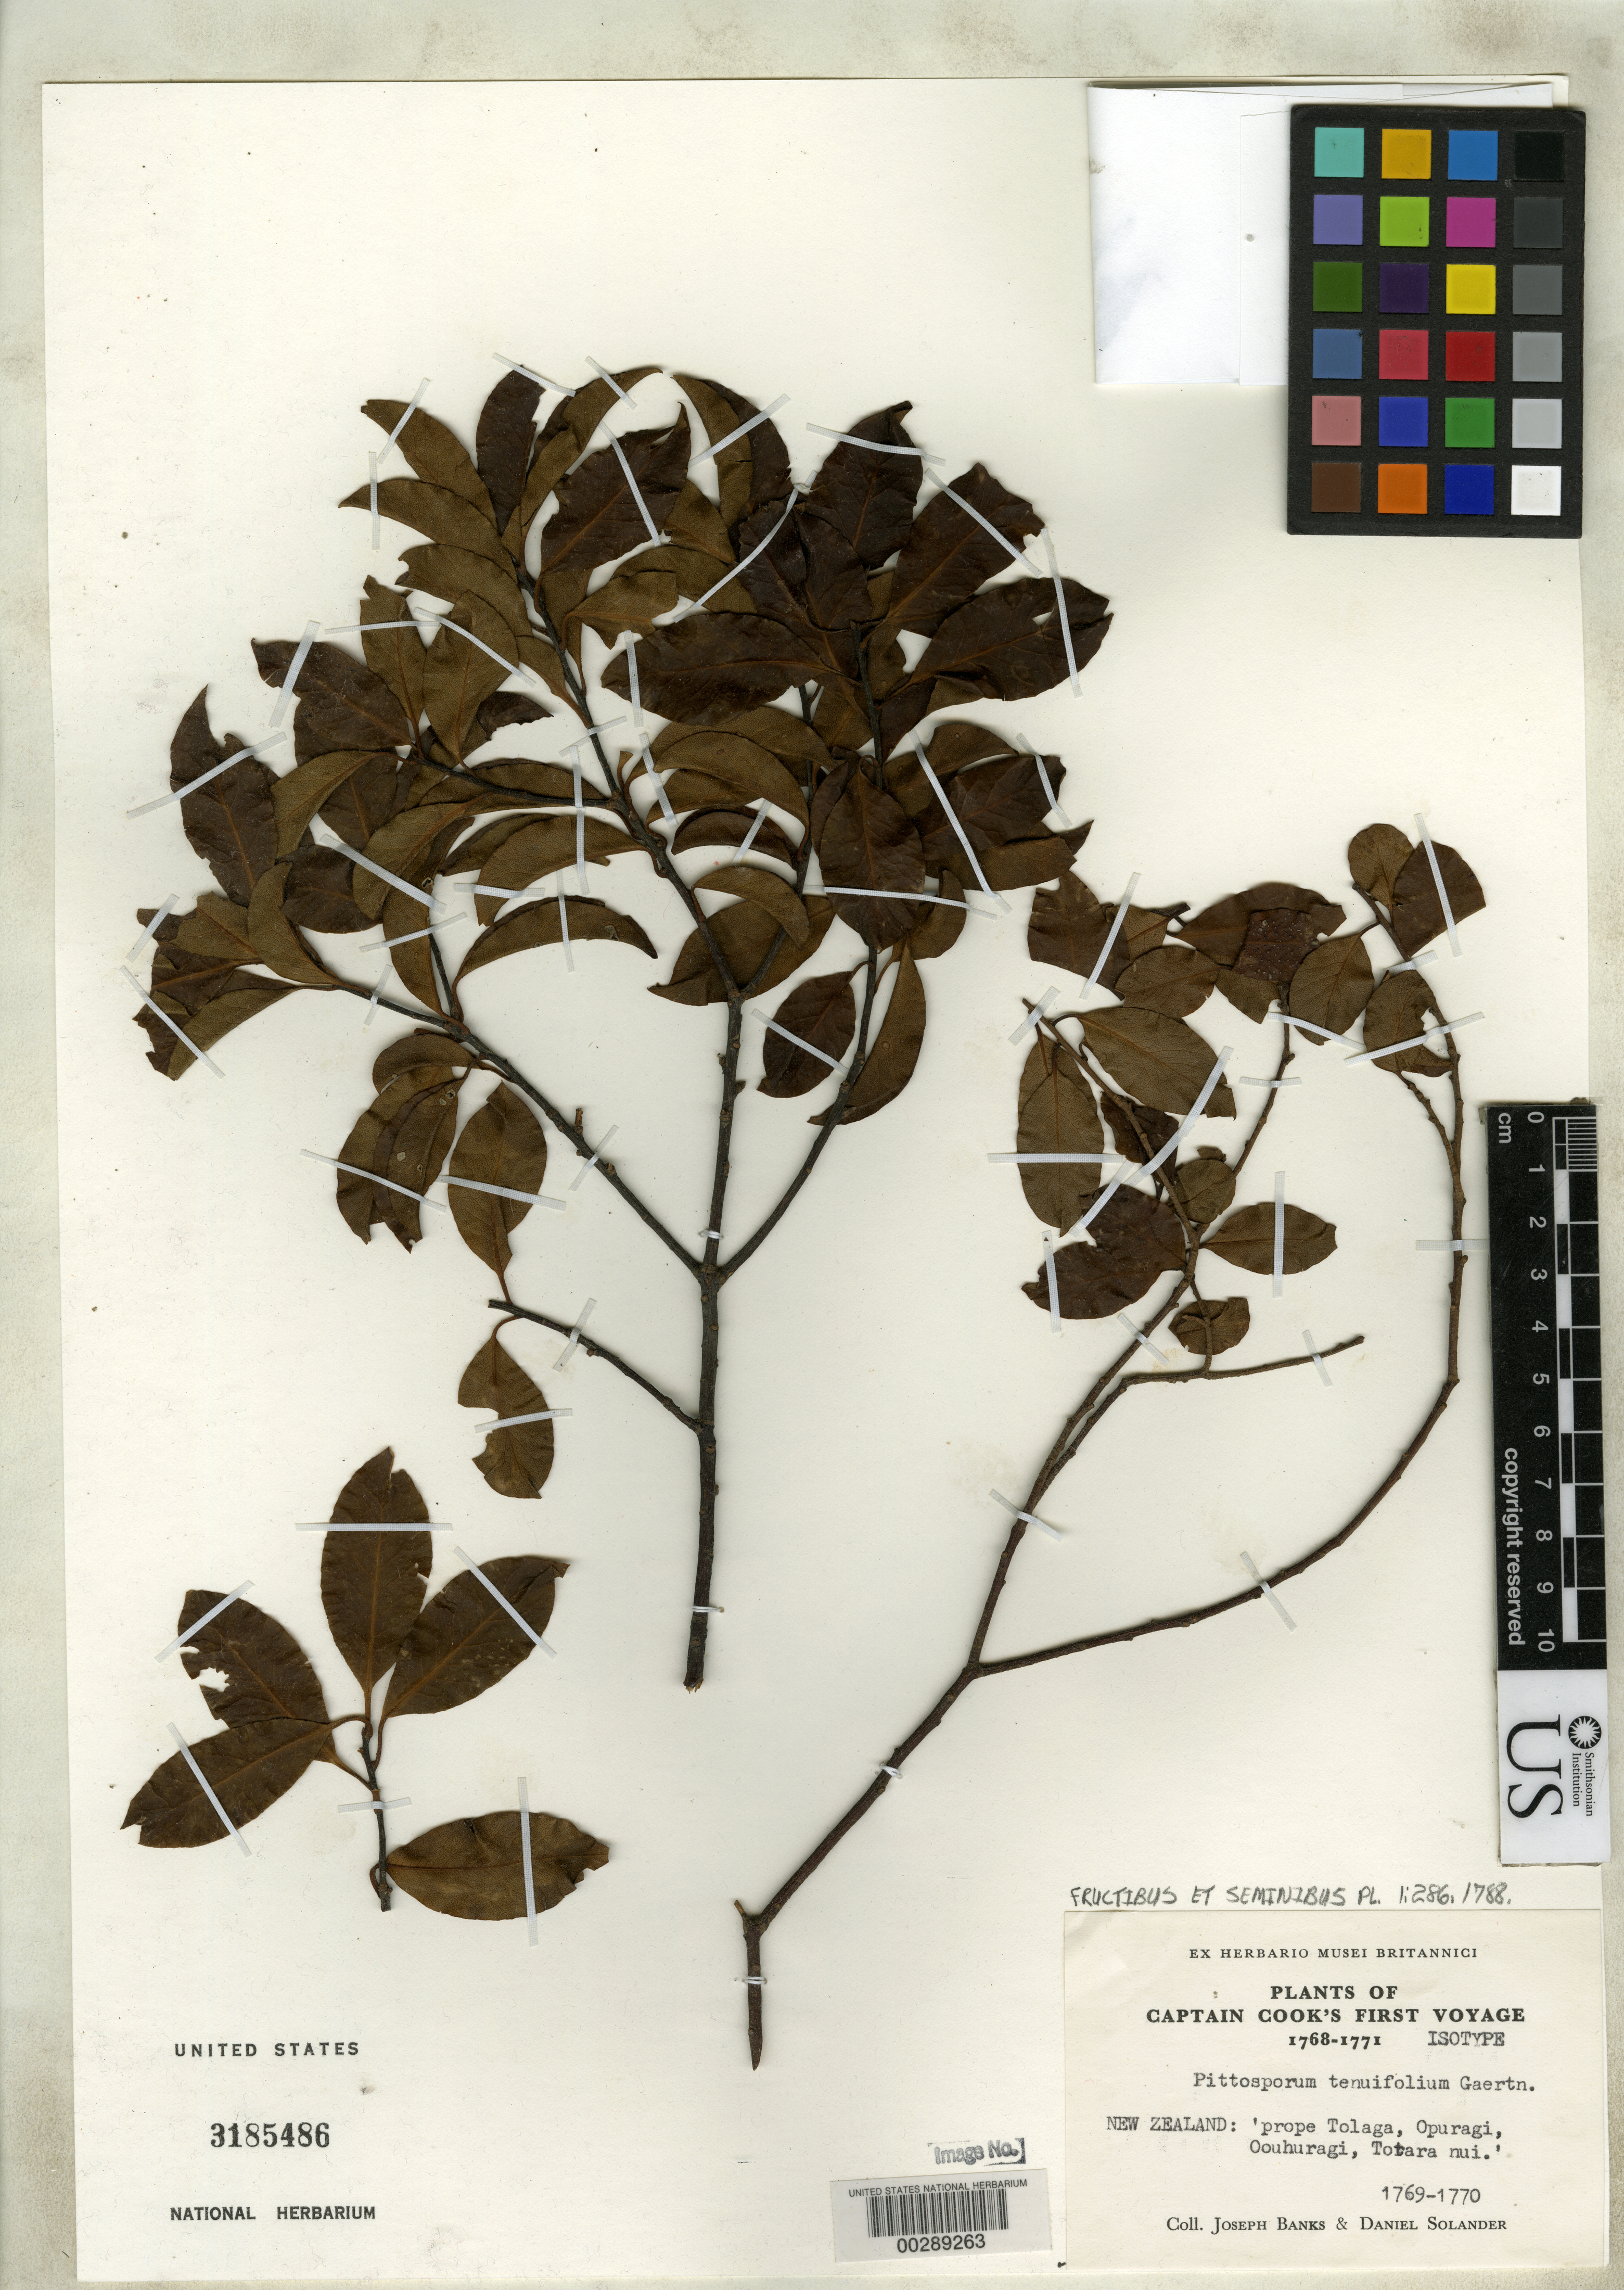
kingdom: Plantae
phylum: Tracheophyta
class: Magnoliopsida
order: Apiales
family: Pittosporaceae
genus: Pittosporum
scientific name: Pittosporum tenuifolium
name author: Gaertn.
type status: Possible Isotype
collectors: J. Banks & D. C. Solander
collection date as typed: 1769 to -- --- 1770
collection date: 1769/1770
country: New Zealand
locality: Near Tolaga, Opuragi, Oouhuragi, Tarata Nui.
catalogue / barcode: US 3185486